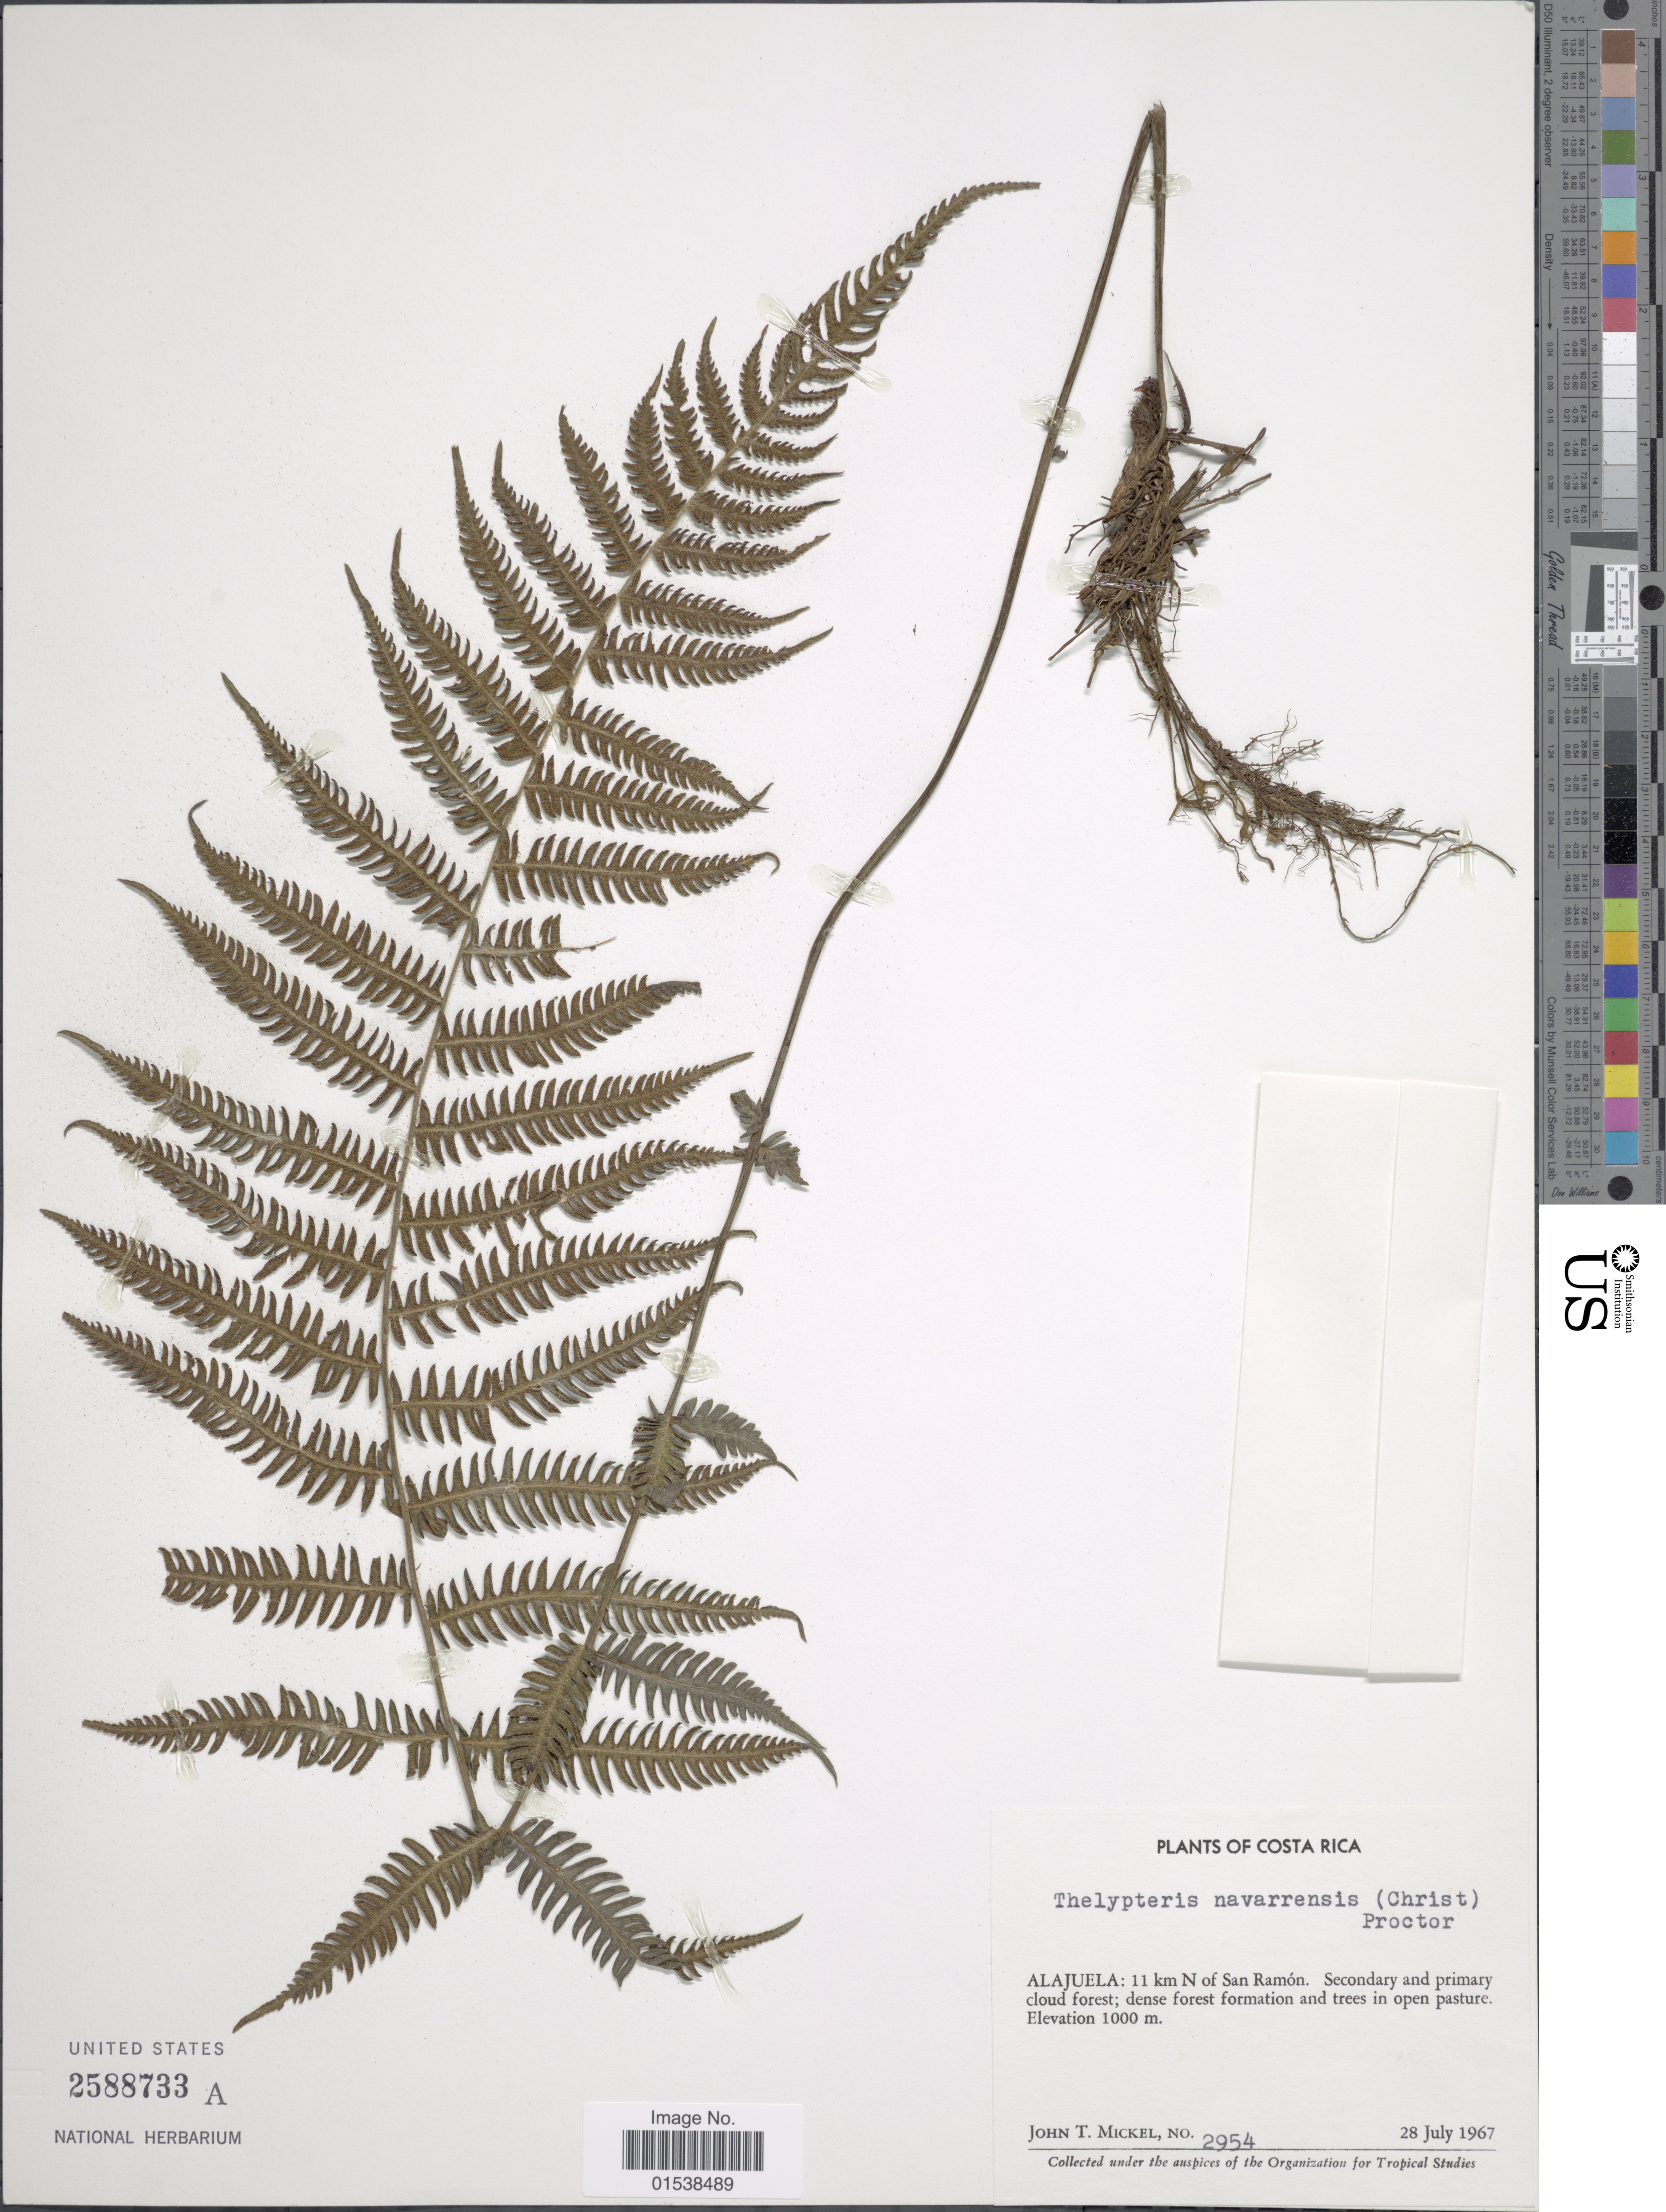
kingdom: Plantae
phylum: Tracheophyta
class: Polypodiopsida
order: Polypodiales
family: Thelypteridaceae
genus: Amauropelta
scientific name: Amauropelta oligocarpa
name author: (Humb. & Bonpl. ex Willd.) Pic. Serm.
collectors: J. T. Mickel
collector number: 2954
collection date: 1967-07-28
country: Costa Rica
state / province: Alajuela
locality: Alajuela: 11 km N of San Ramon, secondary and primary cloud forest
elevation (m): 1000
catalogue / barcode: US 2588733A